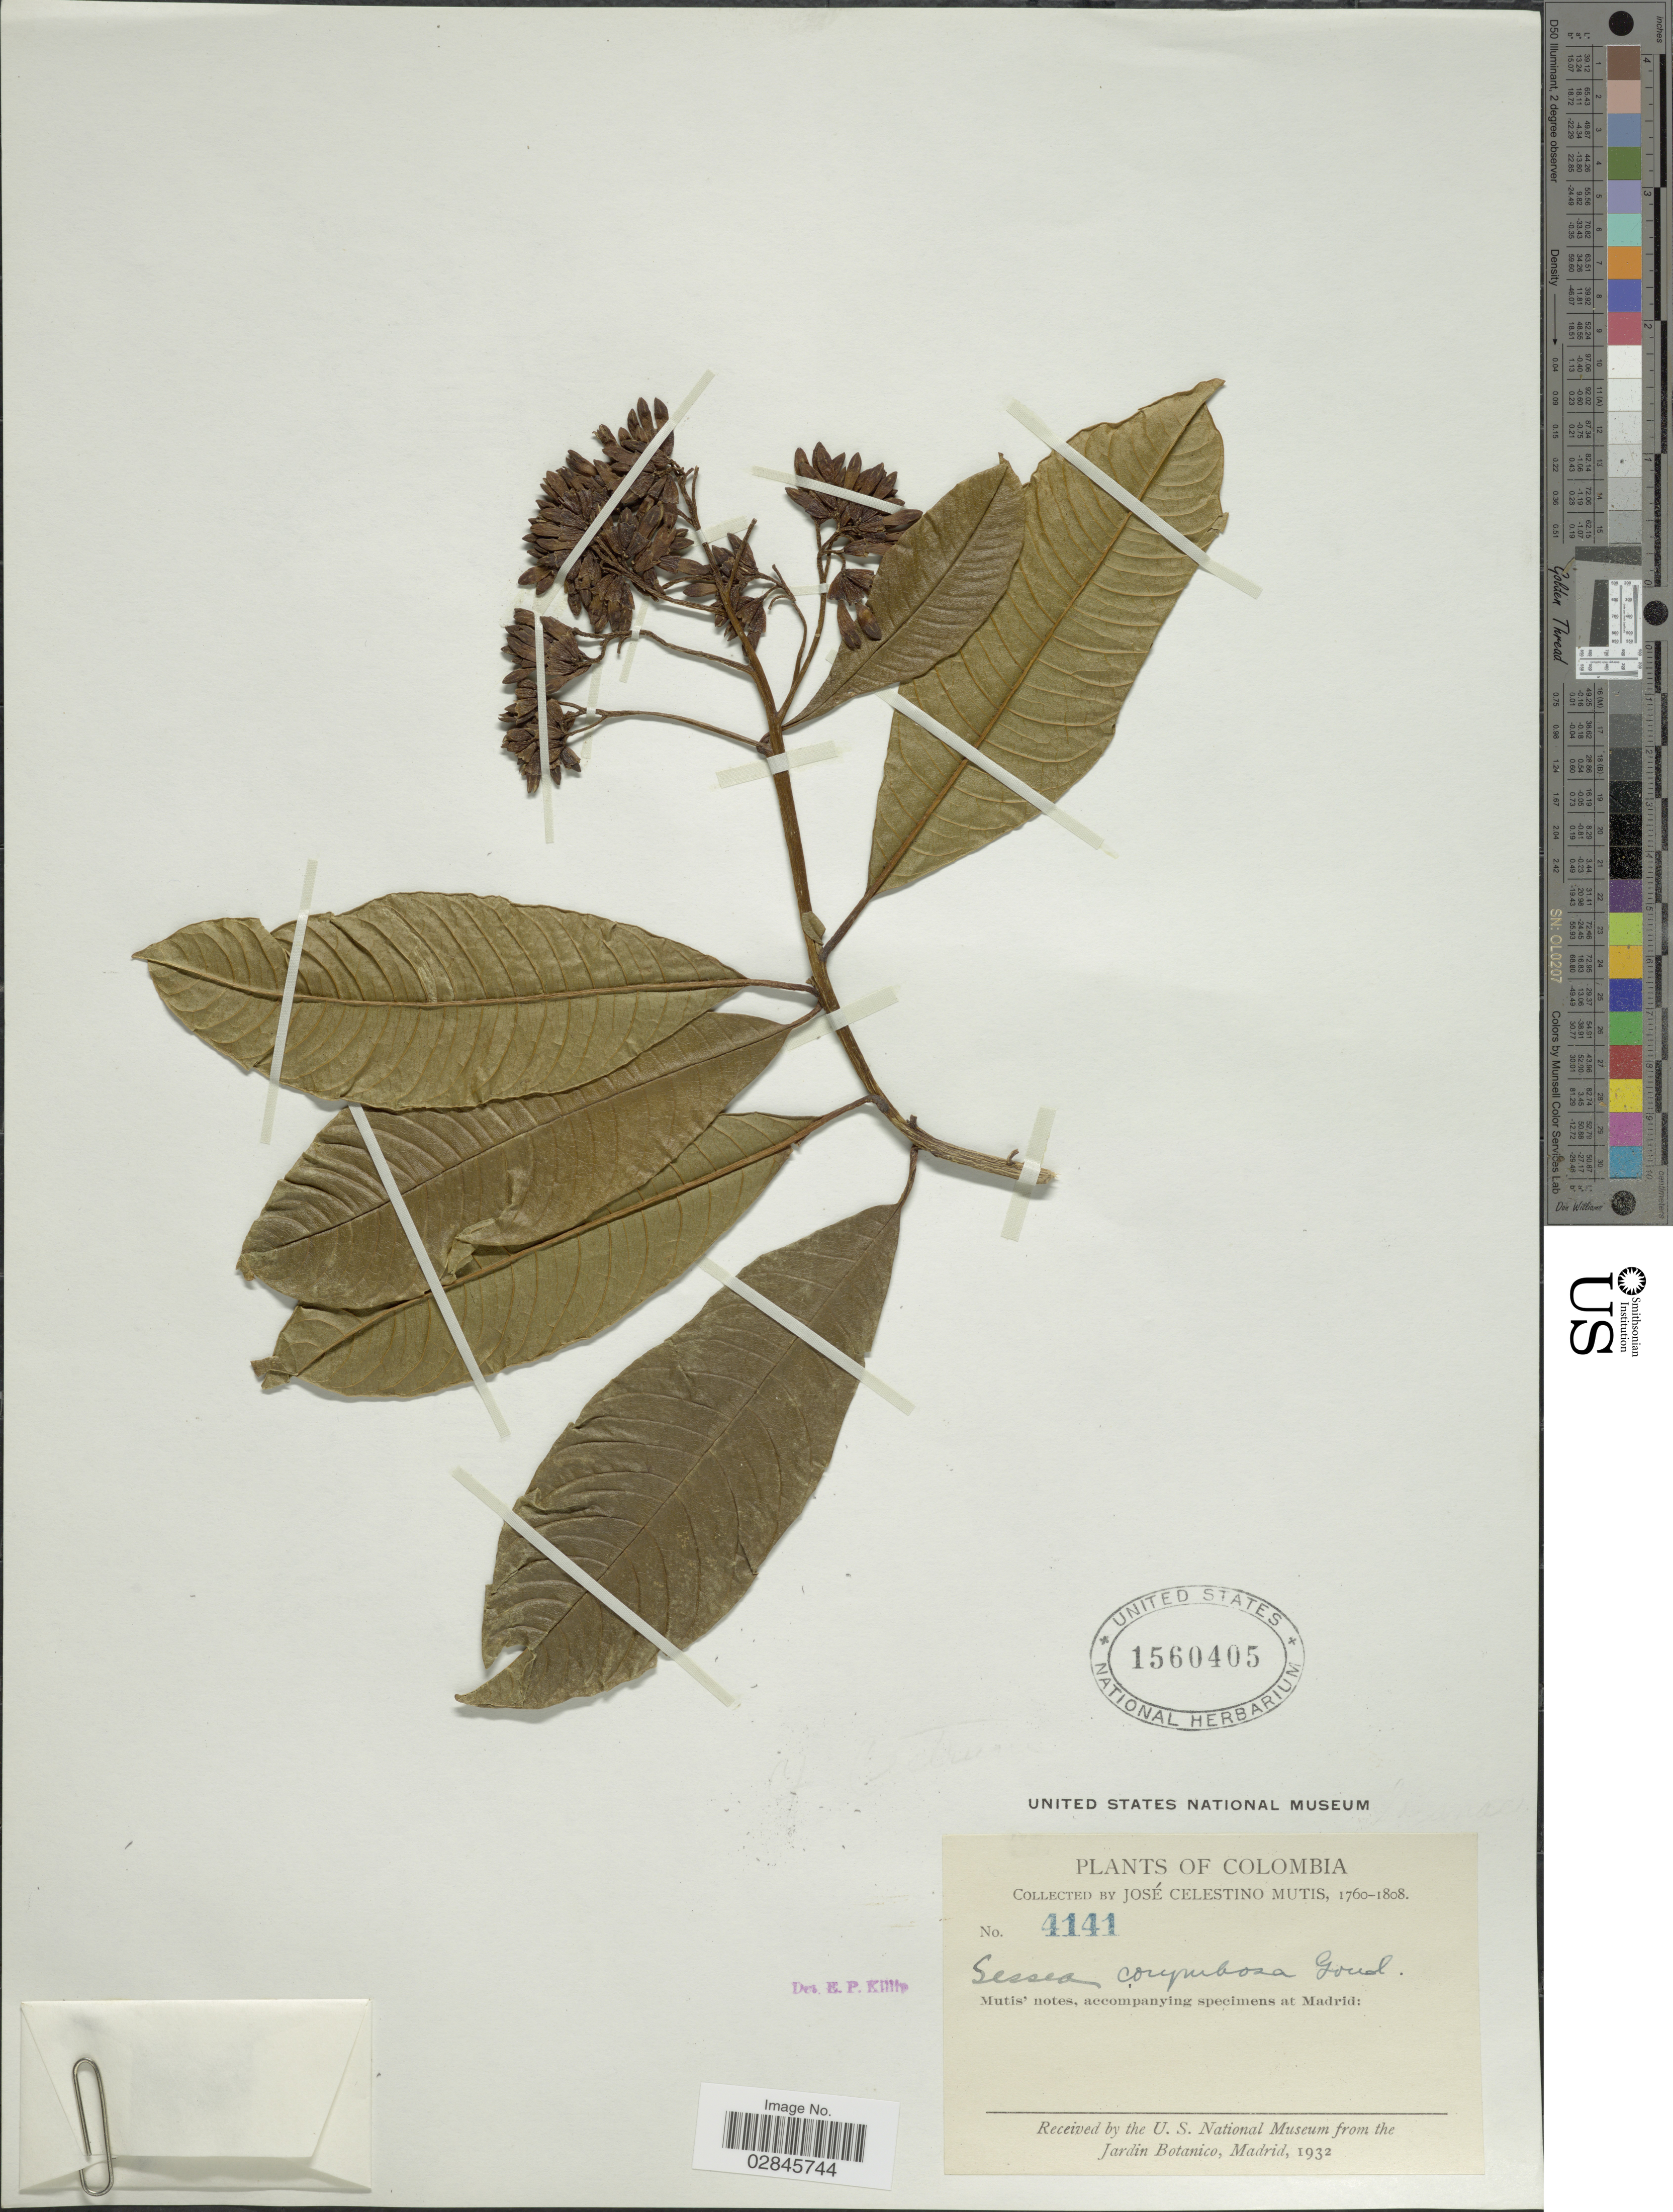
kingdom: Plantae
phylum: Tracheophyta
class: Magnoliopsida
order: Solanales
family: Solanaceae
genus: Sessea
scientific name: Sessea corymbiflora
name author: Goudot ex R. Taylor & R. Phillips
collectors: J. C. B. Mutis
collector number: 4141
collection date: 1760/1808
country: Colombia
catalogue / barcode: US 1560405